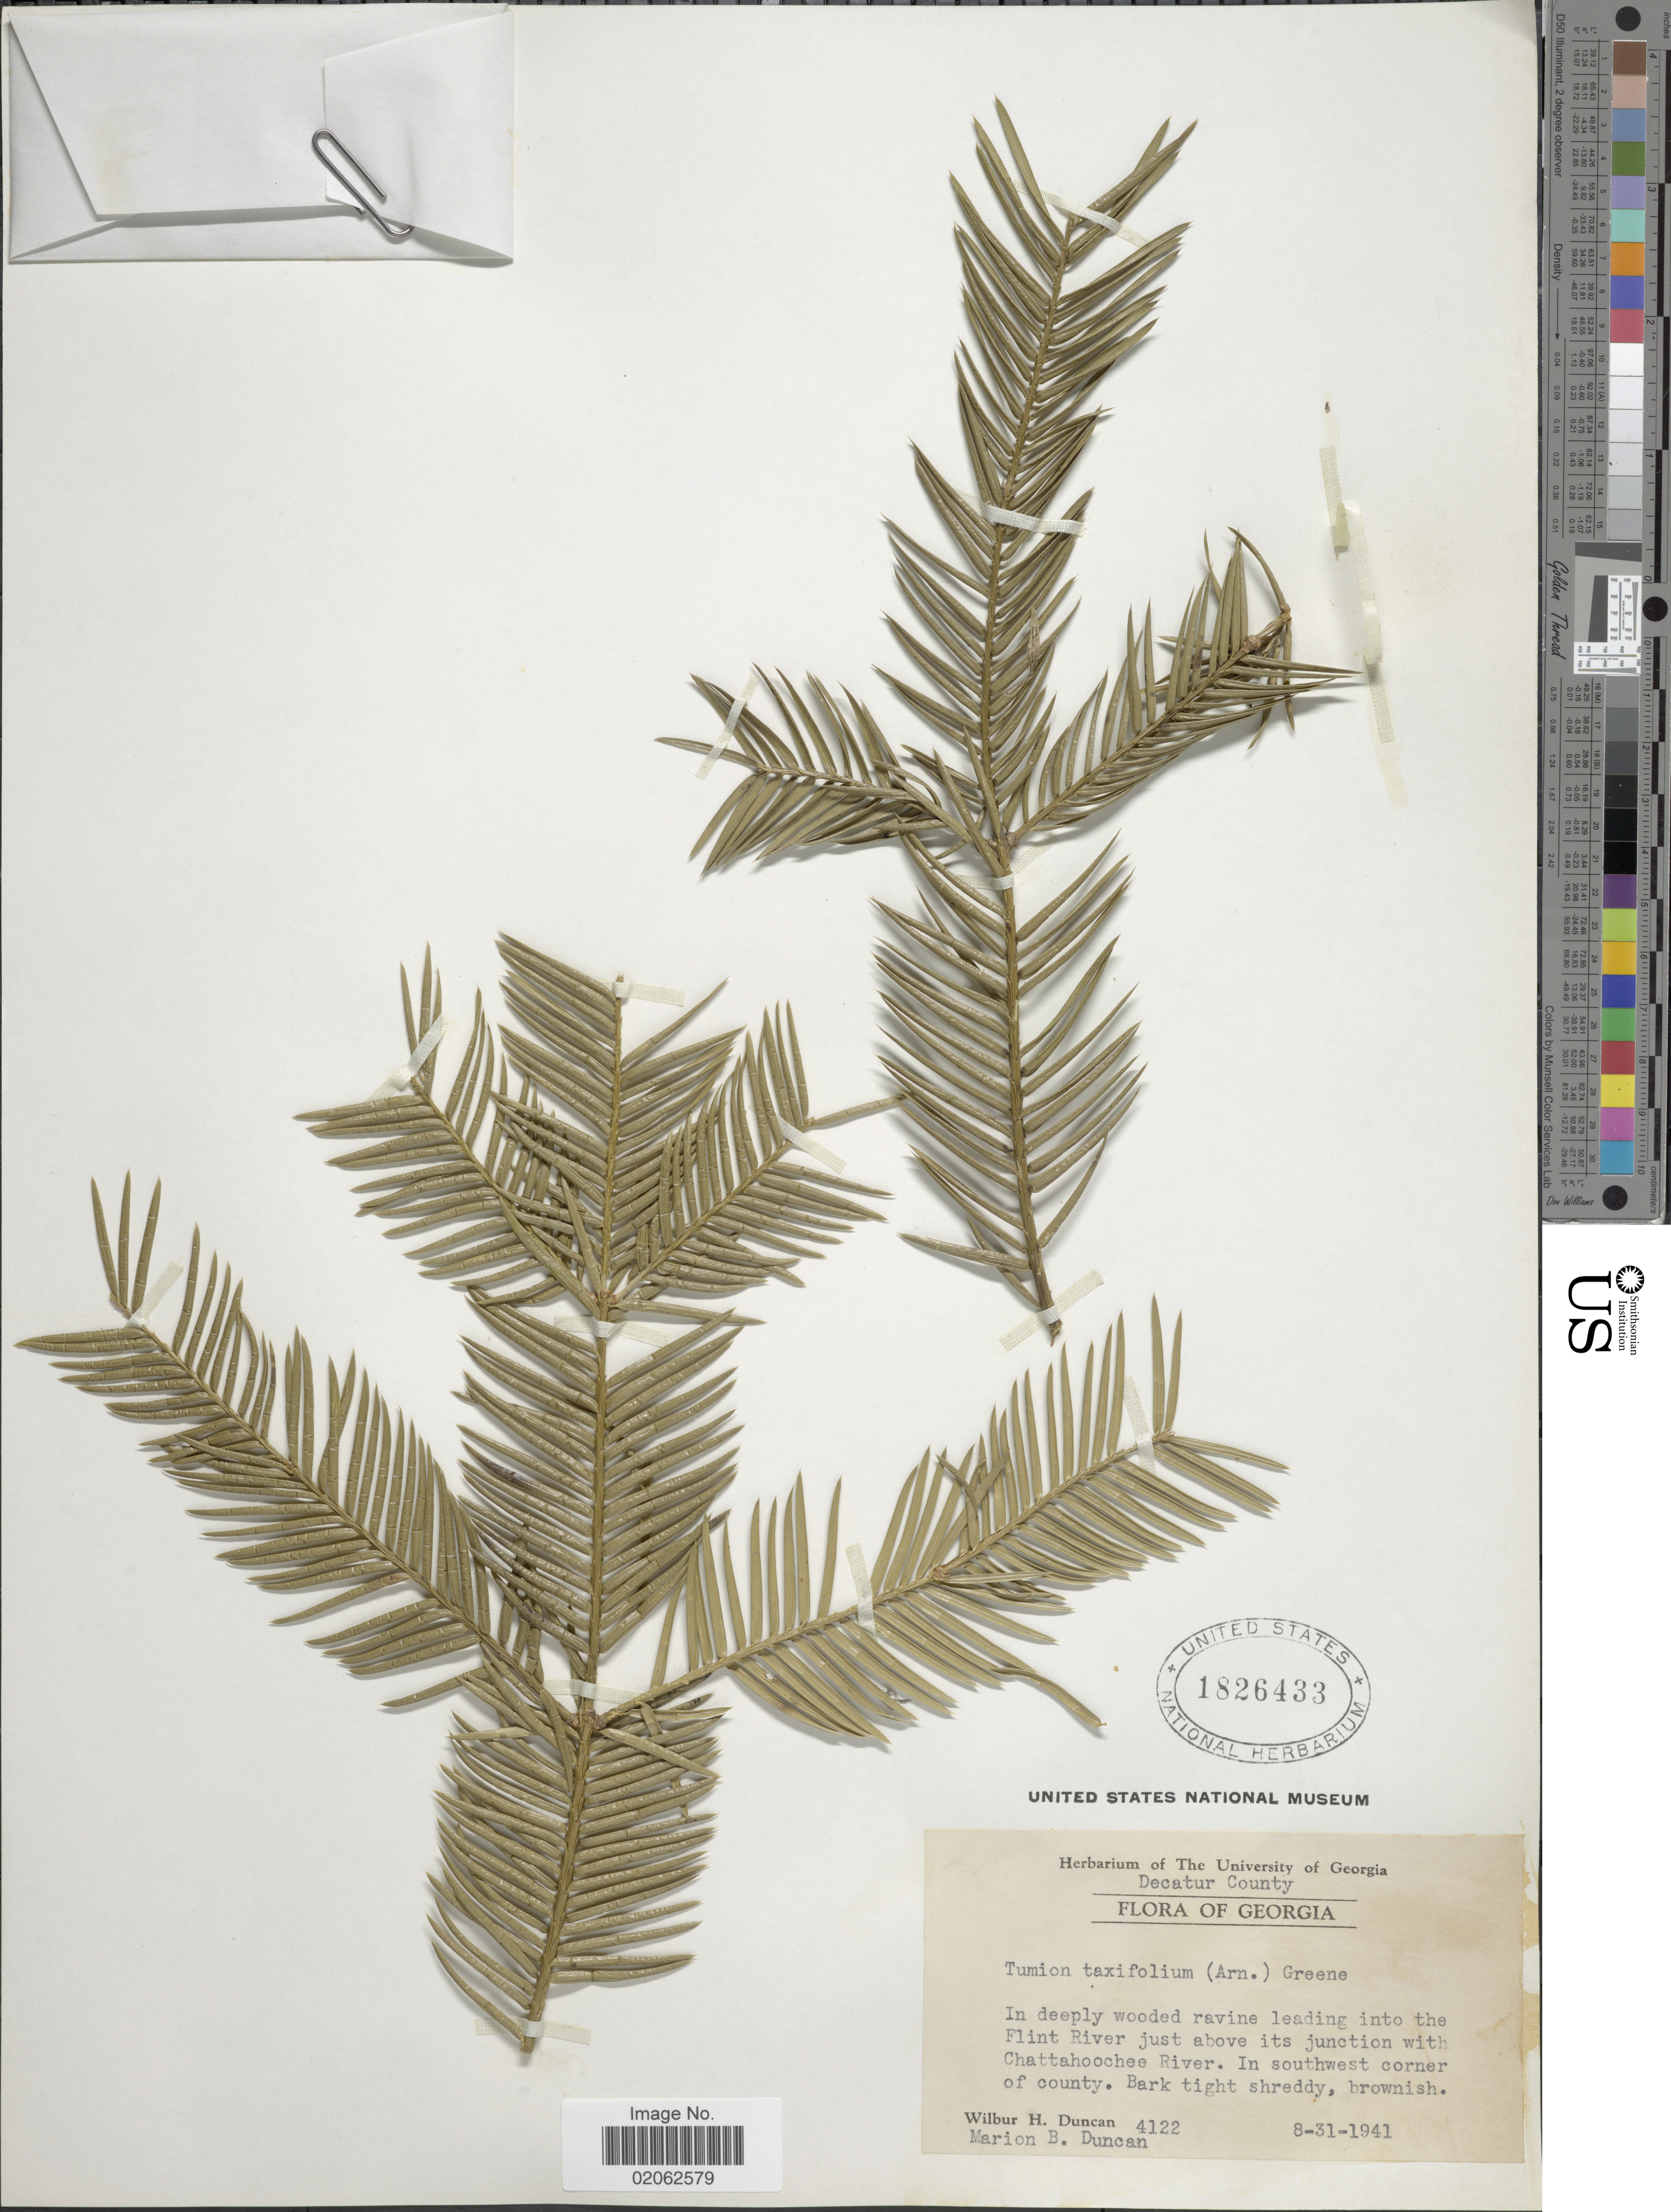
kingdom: Plantae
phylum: Tracheophyta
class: Pinopsida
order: Pinales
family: Taxaceae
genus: Torreya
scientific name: Torreya taxifolia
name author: Arn.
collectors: W. H. Duncan & M. Duncan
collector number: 4122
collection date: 1941-08-31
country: United States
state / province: Georgia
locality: Decatur County. In deeply wooded ravine leading into the Flint River just above its junction with Chattahoochee River. In southwest corner of county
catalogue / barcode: US 1826433